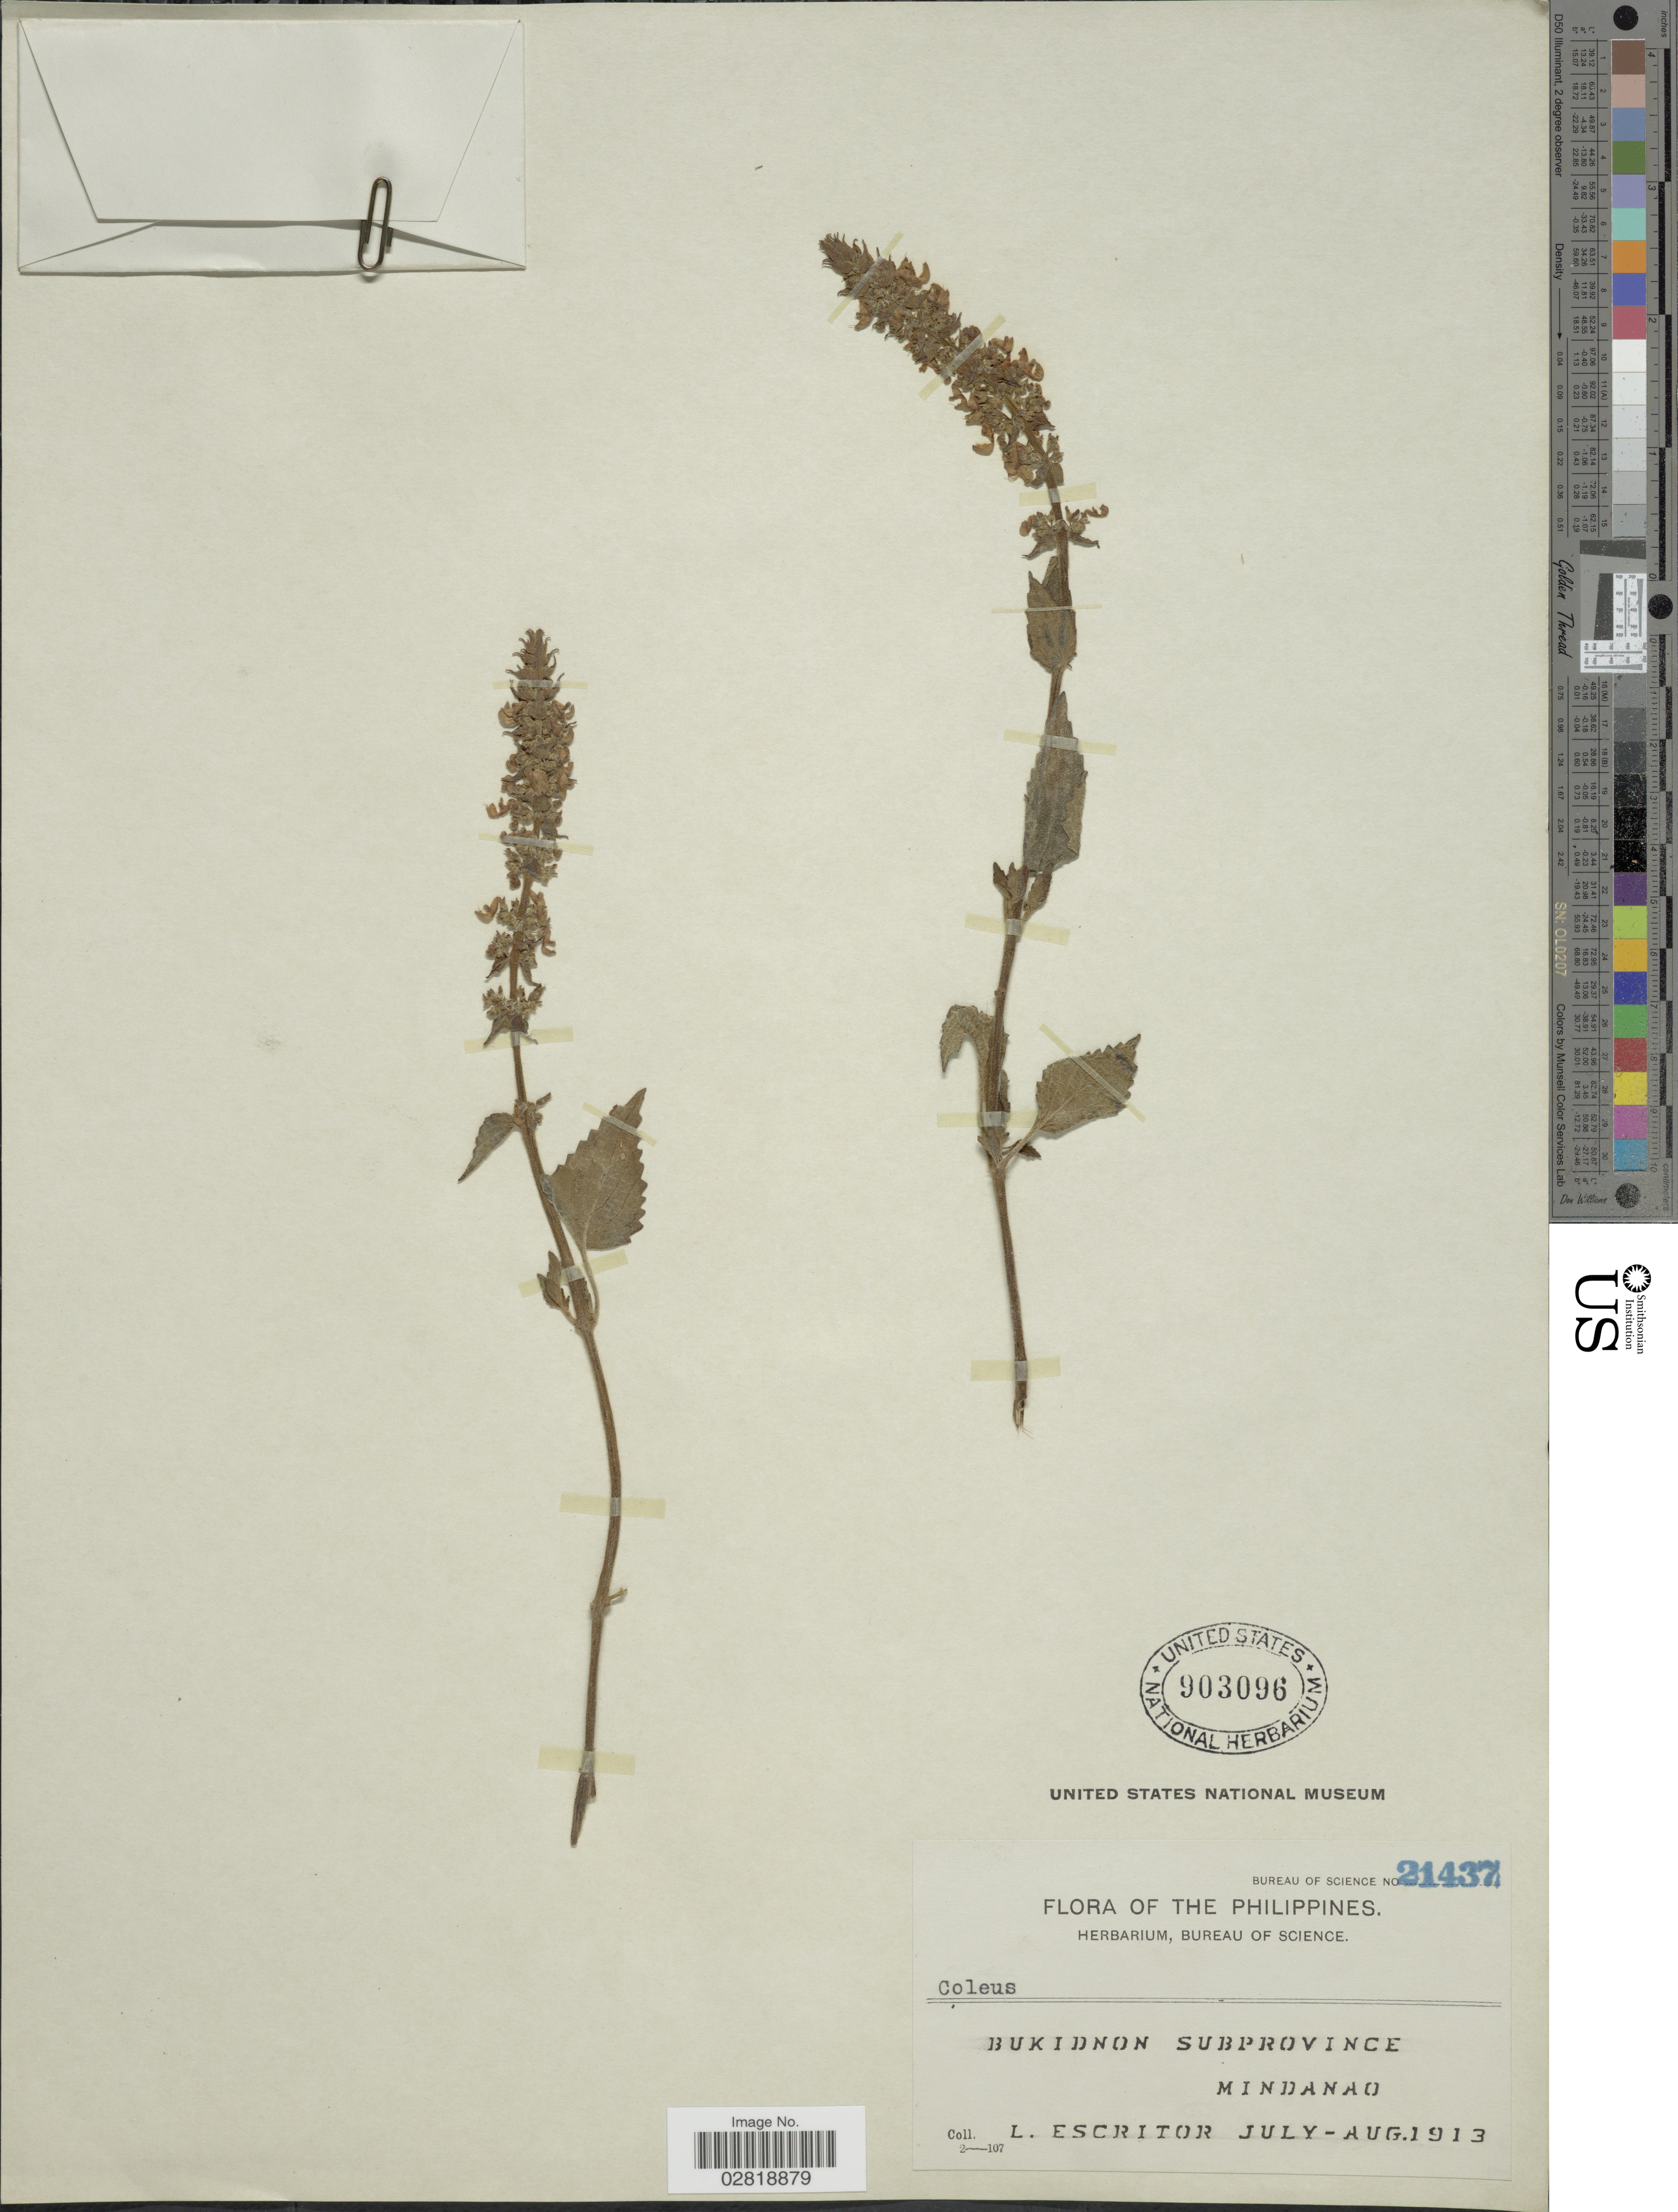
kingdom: Plantae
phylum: Tracheophyta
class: Magnoliopsida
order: Lamiales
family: Lamiaceae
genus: Plectranthus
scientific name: Plectranthus sp.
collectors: L. Escritor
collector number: Bureau of Science 21437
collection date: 1913-07/1913-08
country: Philippines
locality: Bukidnon Subprovince. Mindanao.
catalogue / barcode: US 903096